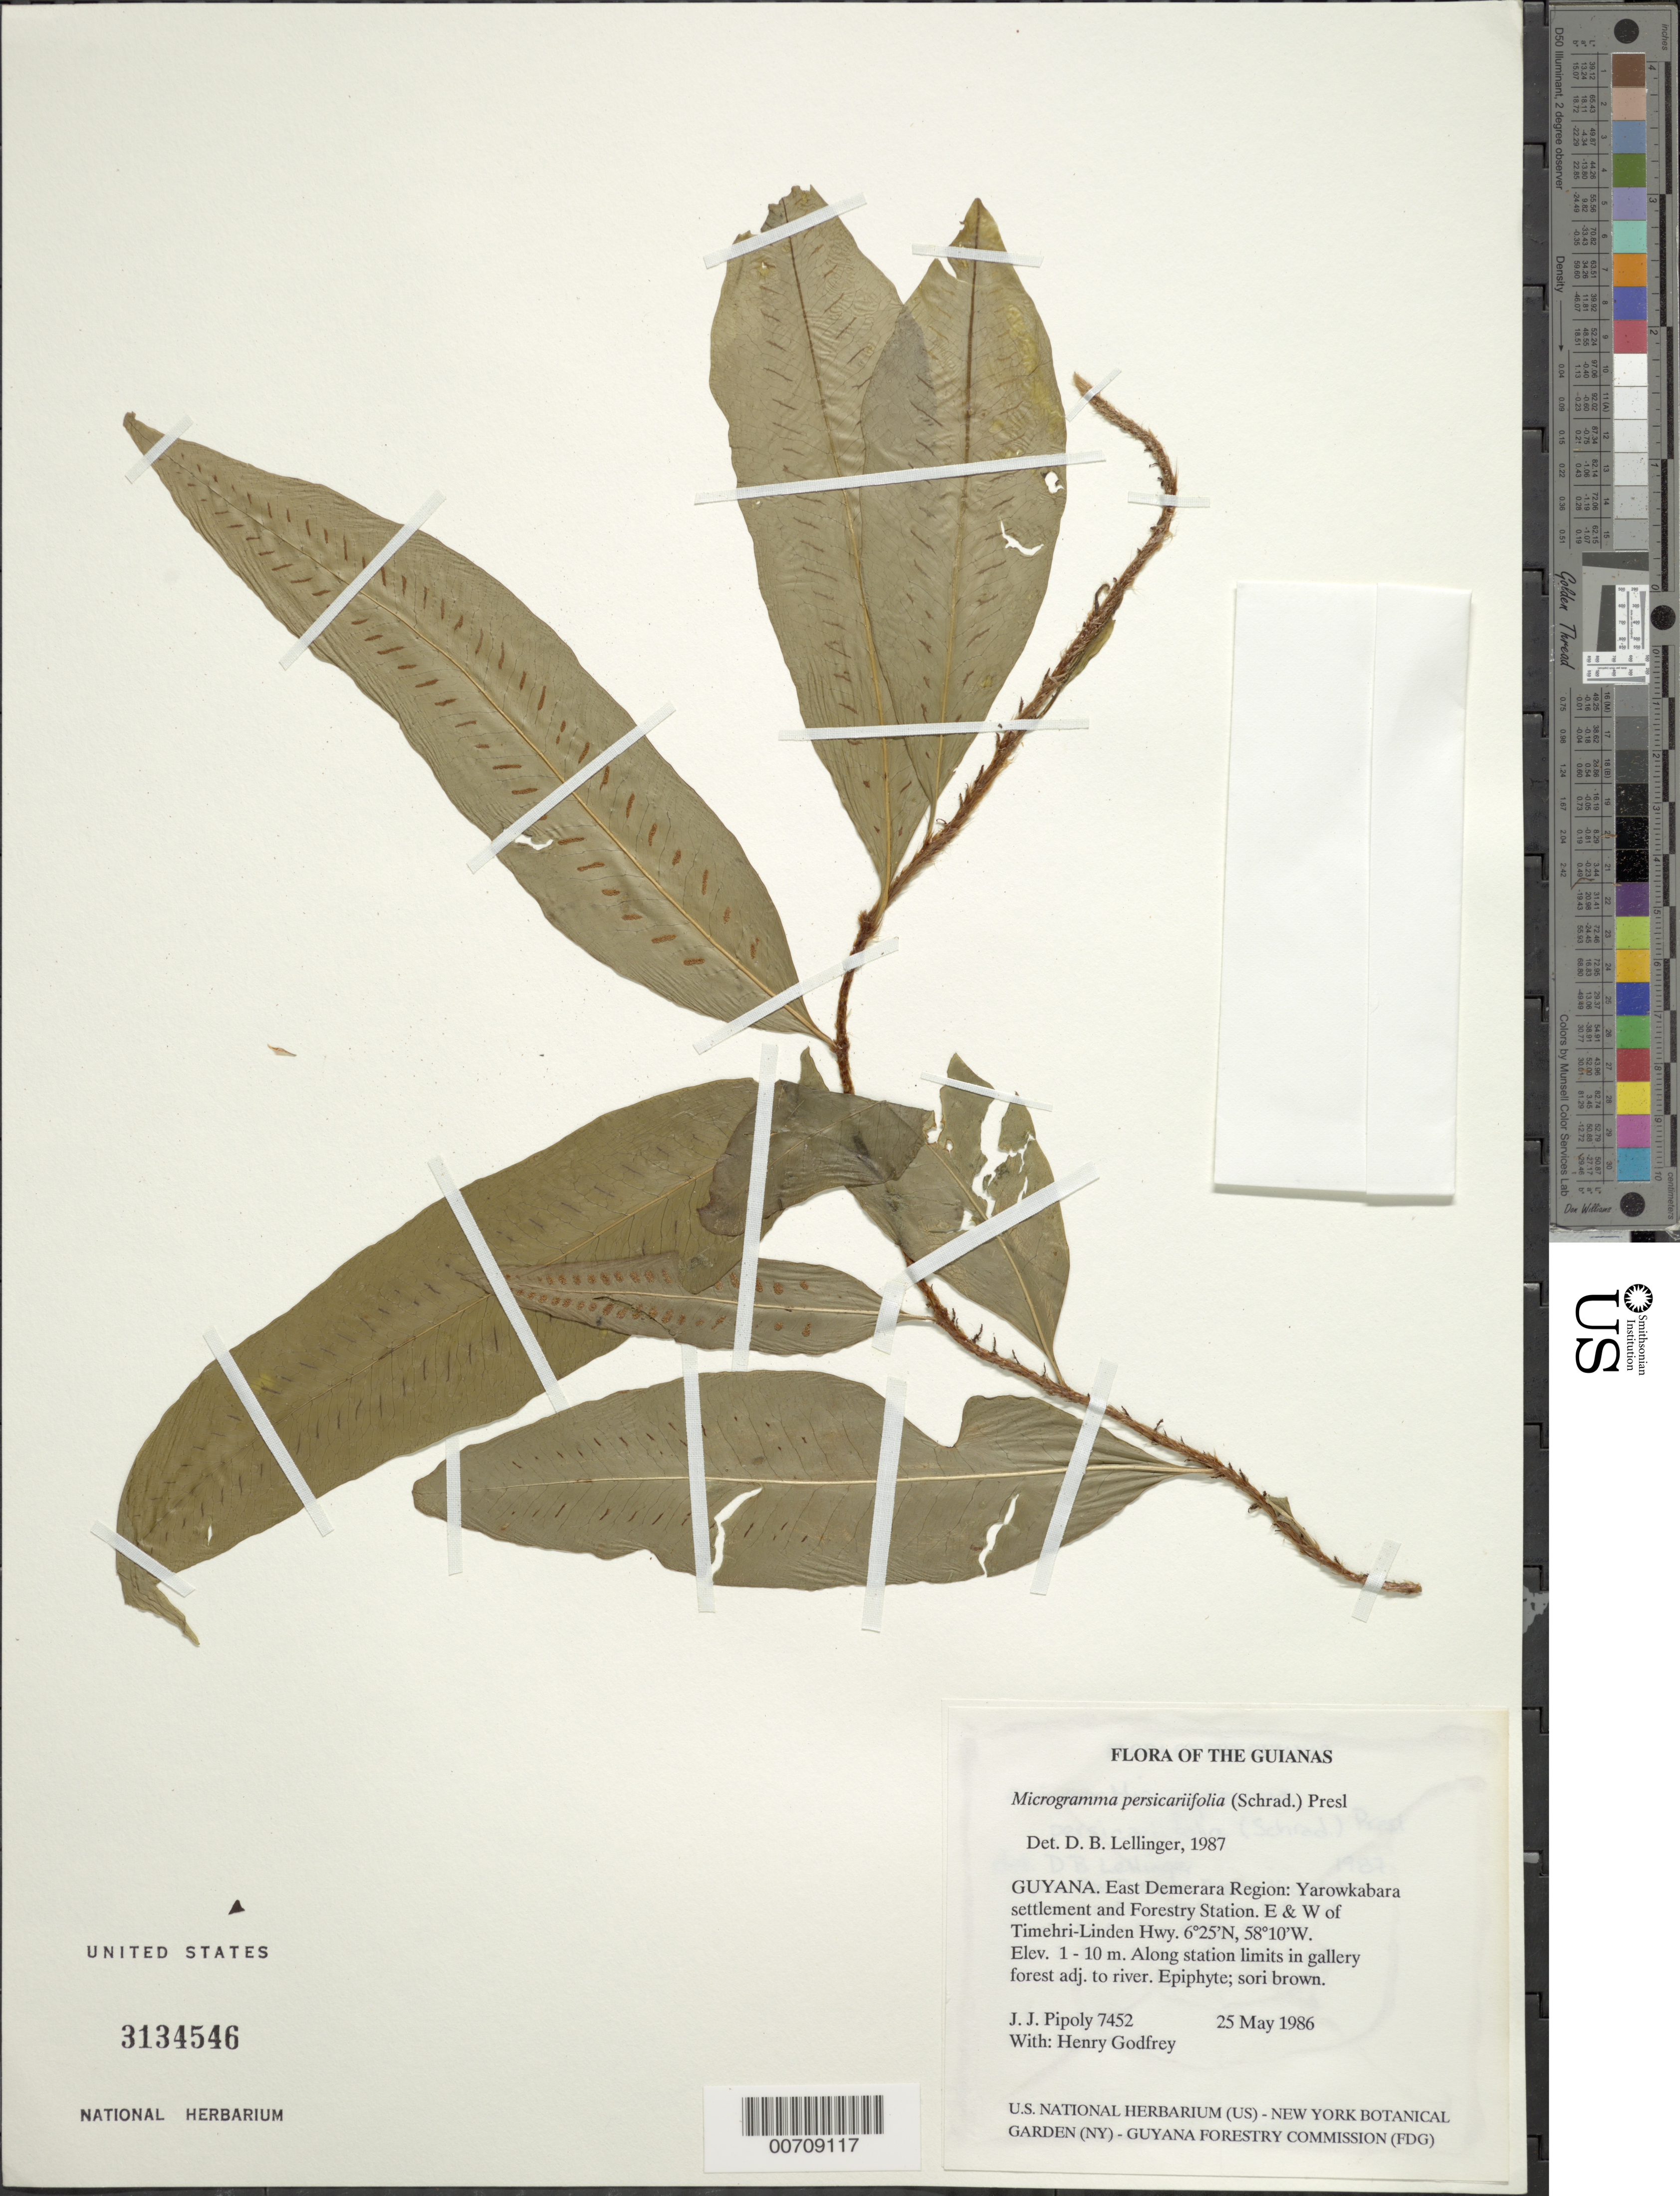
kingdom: Plantae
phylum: Tracheophyta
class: Polypodiopsida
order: Polypodiales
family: Polypodiaceae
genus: Microgramma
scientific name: Microgramma persicariifolia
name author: (Schrad.) C. Presl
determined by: Lellinger, David B., (BOT), Smithsonian Institution - National Museum of Natural History (UNITED STATES)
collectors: J. J. Pipoly & H. Godfrey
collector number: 7452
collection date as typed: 25 May 1986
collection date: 1986-05-25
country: Guyana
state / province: Demerara-Mahaica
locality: Yarowkabra settlement and Forestry Station. E & W of Timehri-Linden Hwy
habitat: Along station limits in gallery forest adj. to river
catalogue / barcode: US 3134546